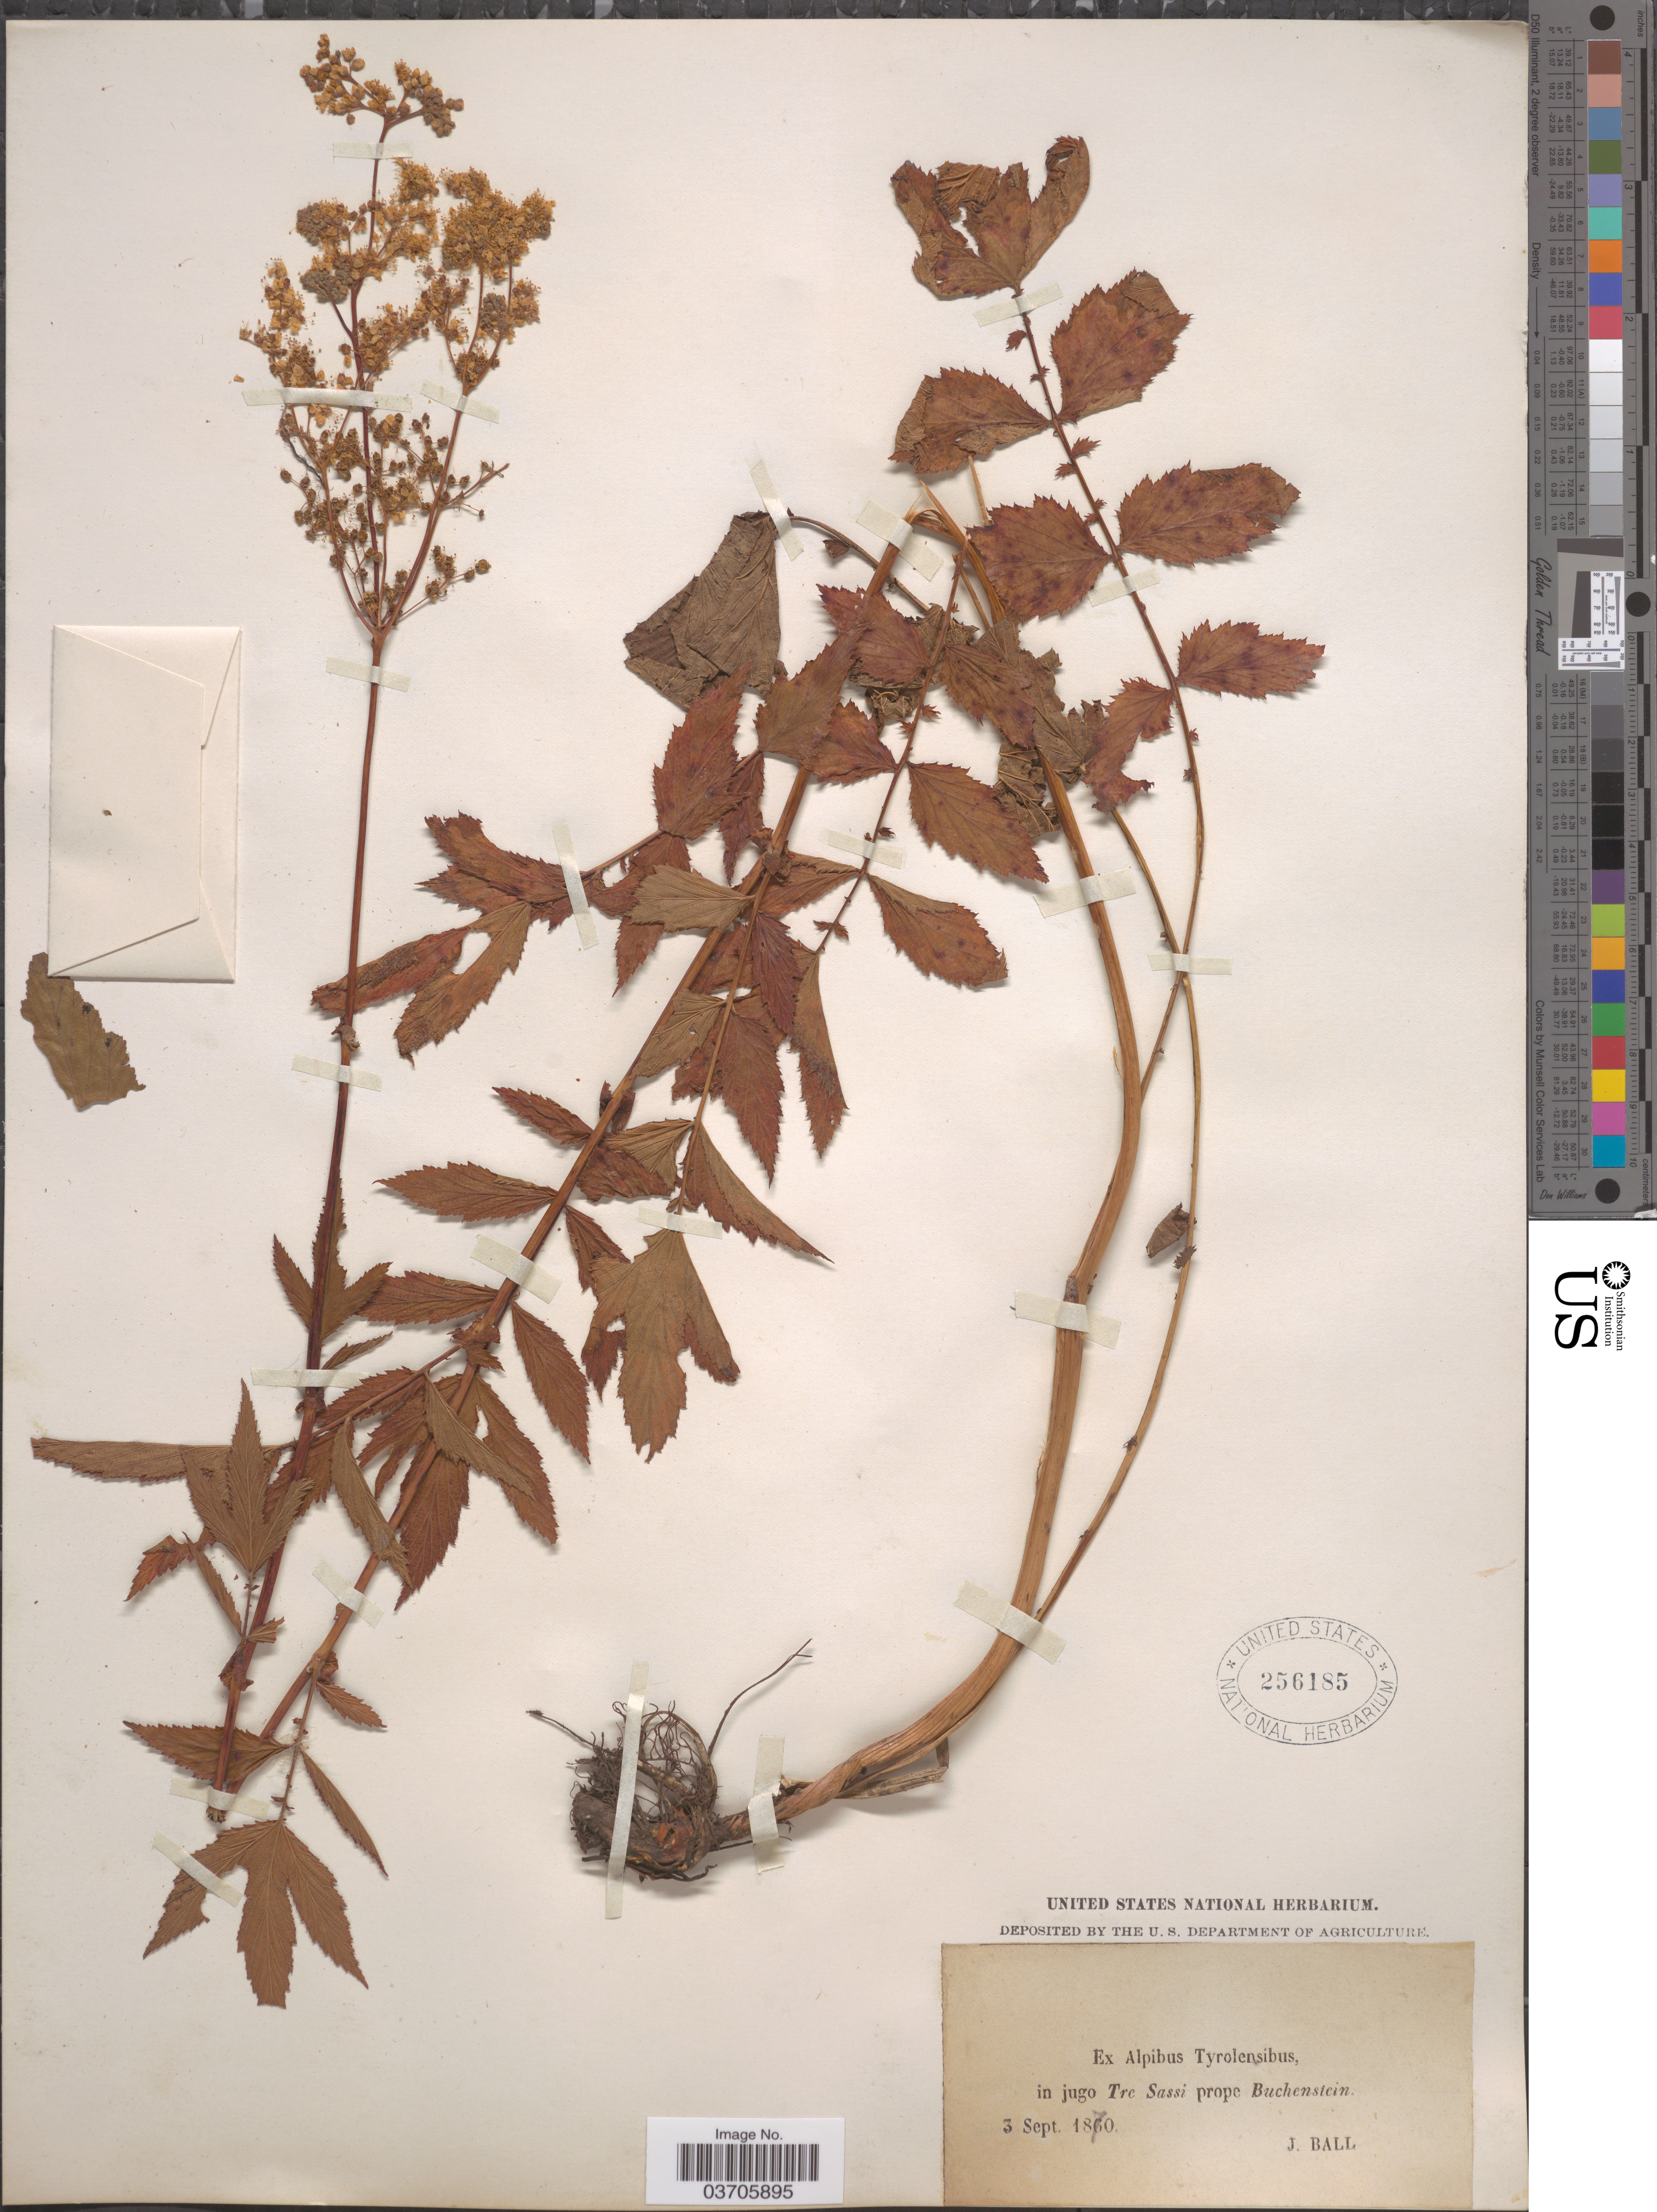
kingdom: Plantae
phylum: Tracheophyta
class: Magnoliopsida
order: Rosales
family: Rosaceae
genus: Filipendula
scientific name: Filipendula ulmaria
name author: (L.) Maxim.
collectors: J. Ball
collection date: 1870-09-03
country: Austria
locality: Ex Alpibus Tyrolensibus, in jugo Tre Sassi prope Buchenstein.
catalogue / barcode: US 256185